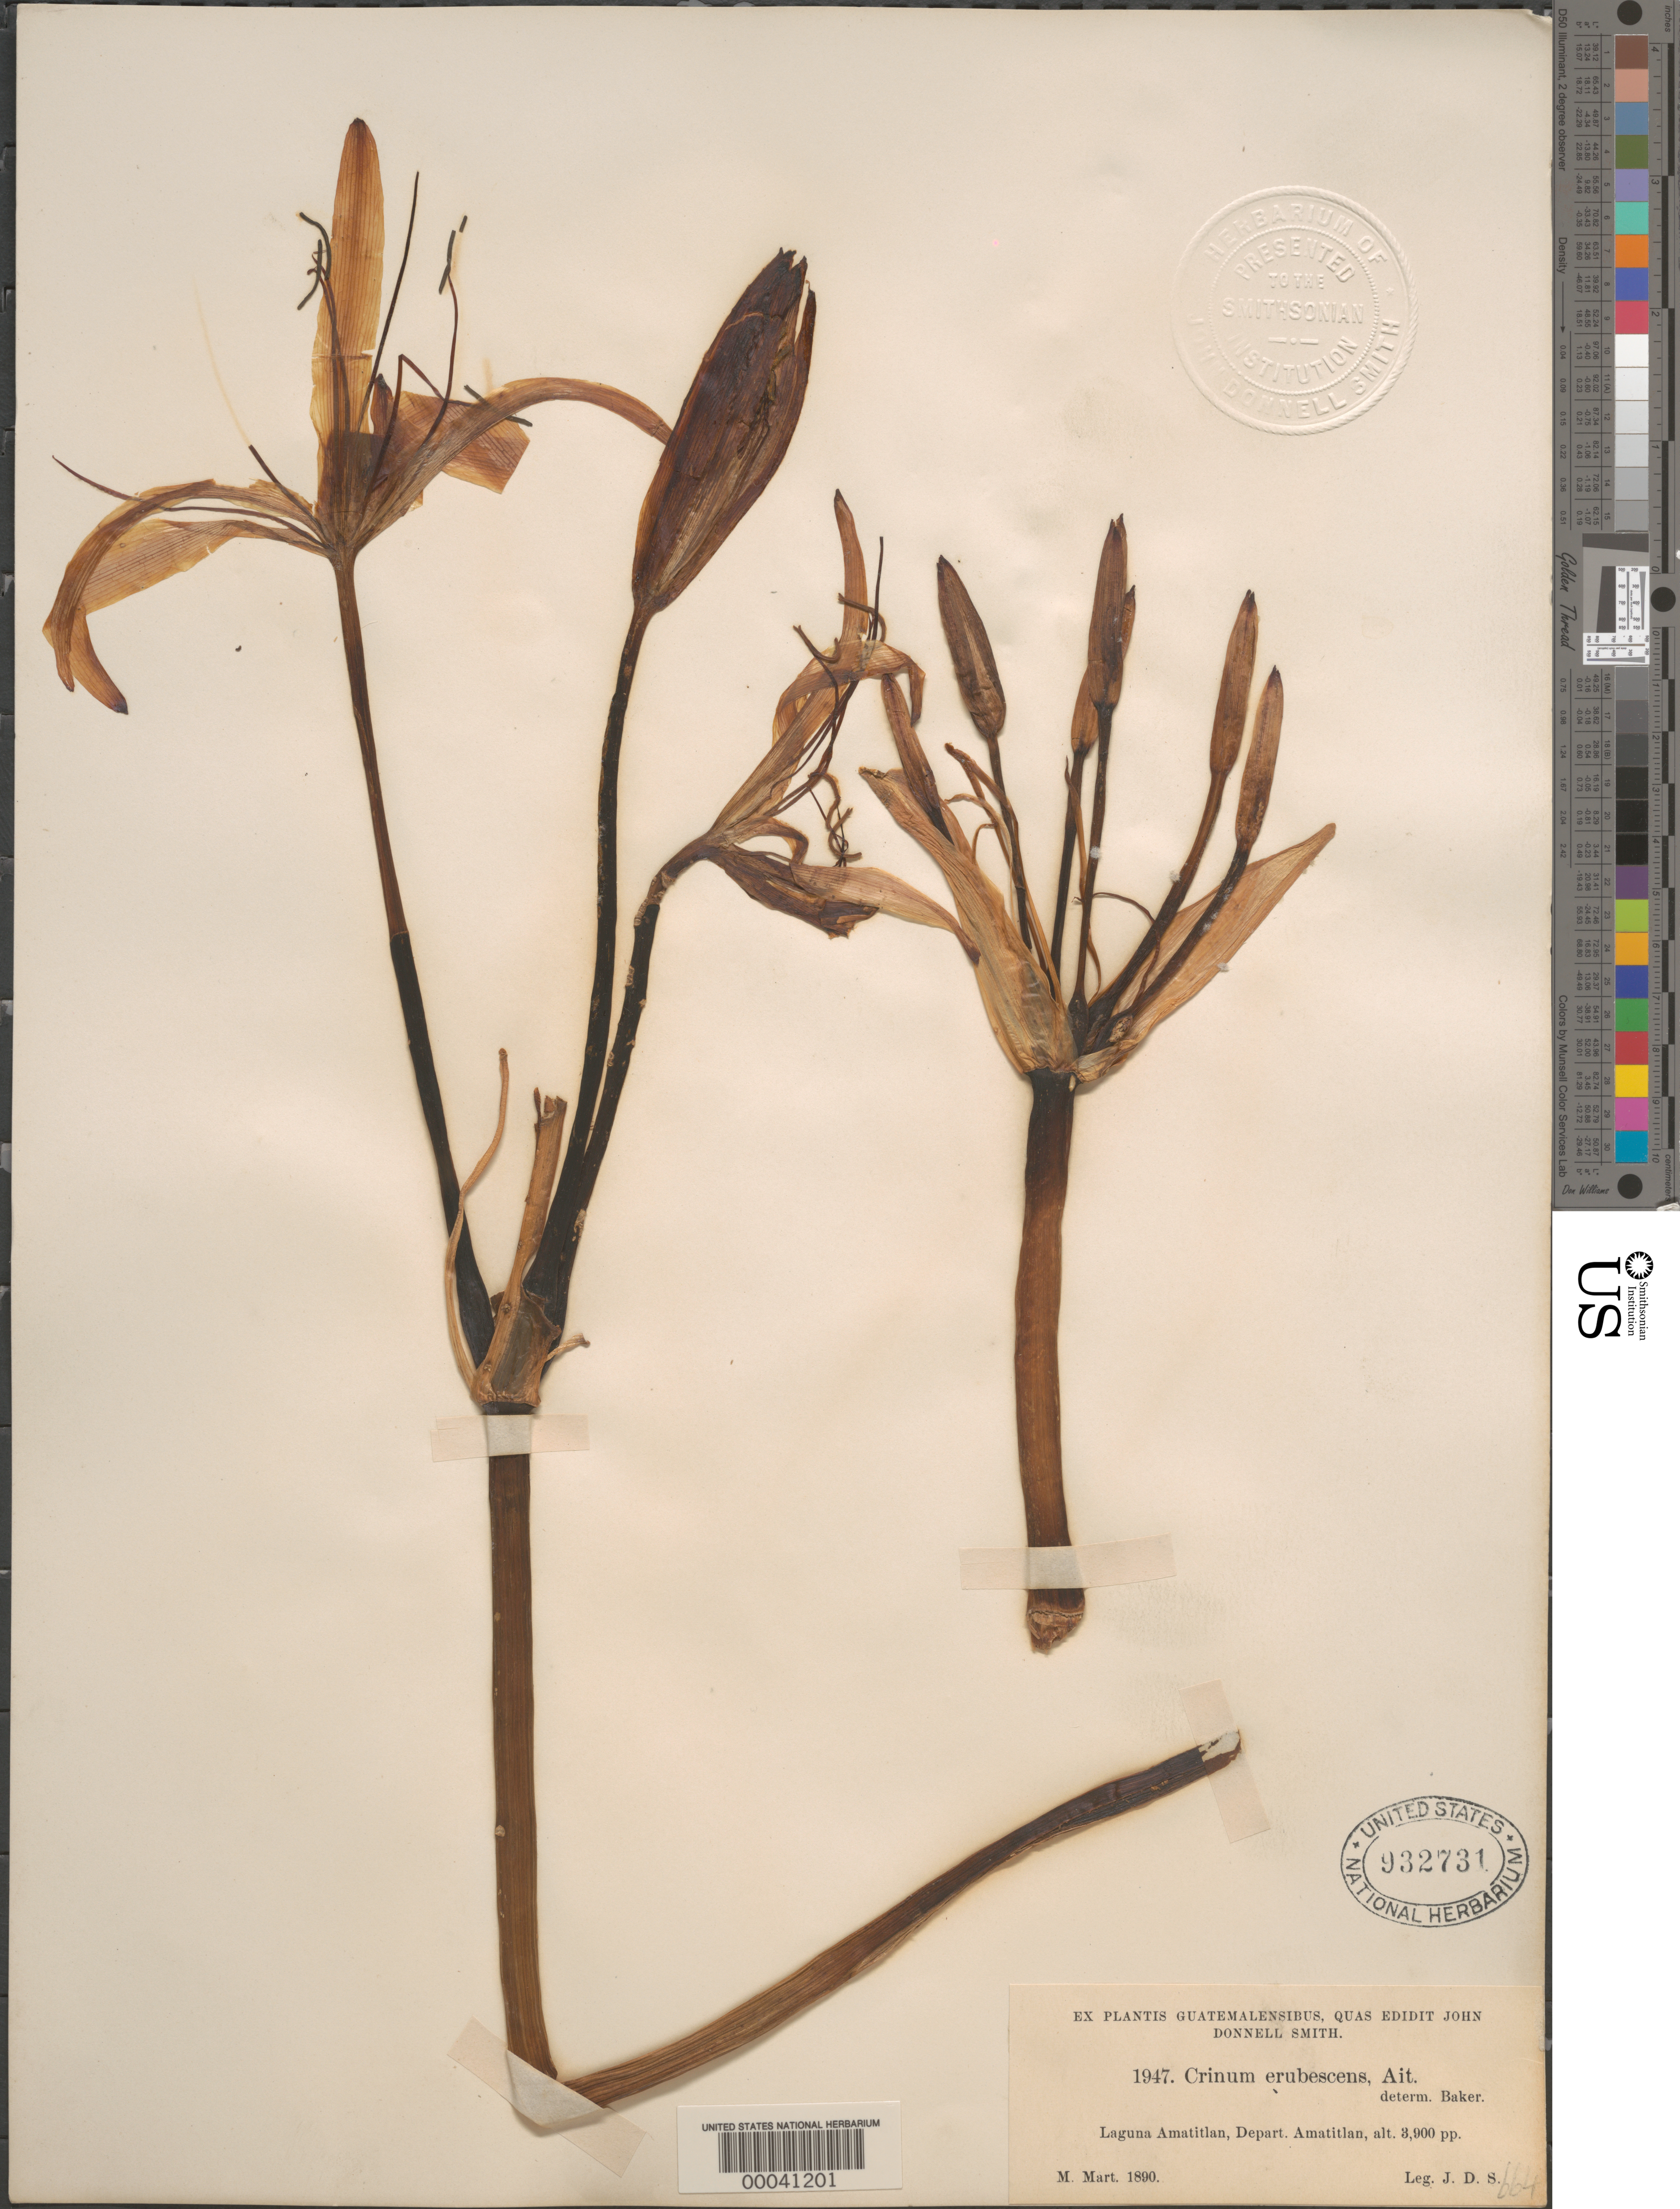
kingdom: Plantae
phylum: Tracheophyta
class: Liliopsida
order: Asparagales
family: Amaryllidaceae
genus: Crinum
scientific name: Crinum erubescens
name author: Aiton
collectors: J. Donnell Smith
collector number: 1947 J.d.s.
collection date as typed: Mar 1890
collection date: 1890-03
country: Guatemala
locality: Laguna Amatitlán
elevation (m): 1189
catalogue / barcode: US 932731